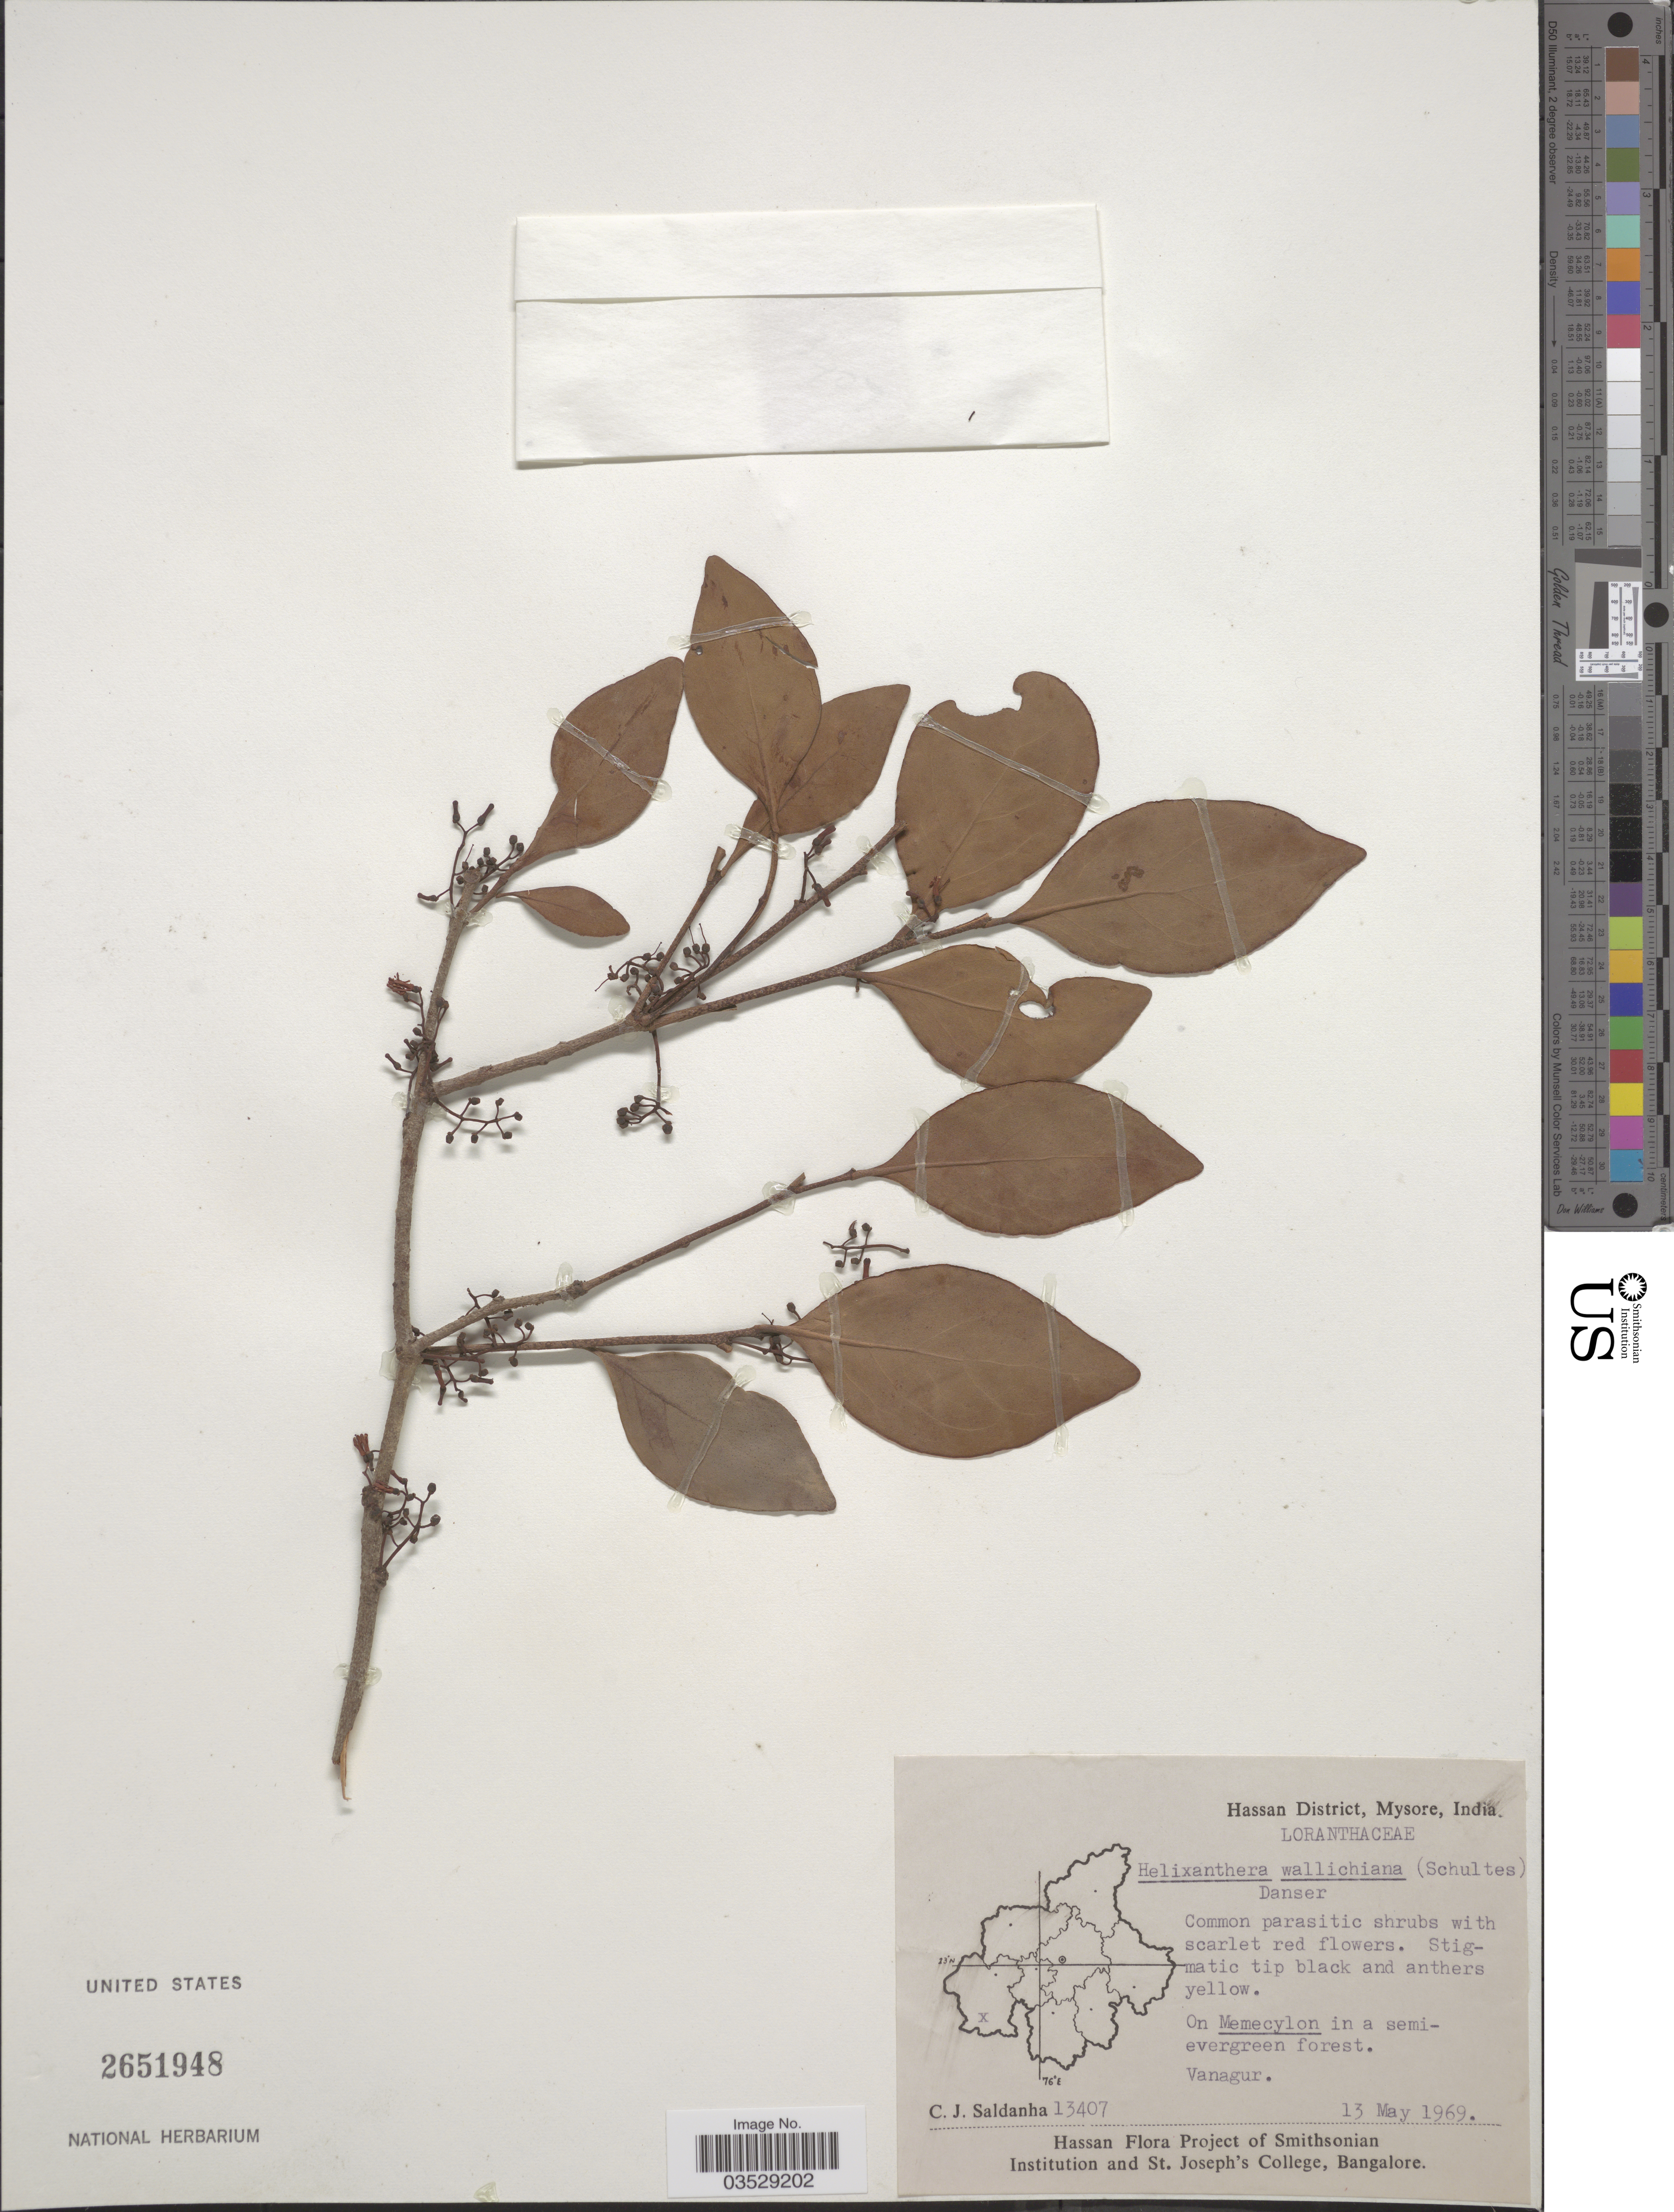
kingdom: Plantae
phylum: Tracheophyta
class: Magnoliopsida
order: Santalales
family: Loranthaceae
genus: Helixanthera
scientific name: Helixanthera wallichiana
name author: Danser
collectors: C. J. Saldanha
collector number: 13407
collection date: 1969-05-13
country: India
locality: Hassan District, Mysore. Vanagur.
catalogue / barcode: US 2651948